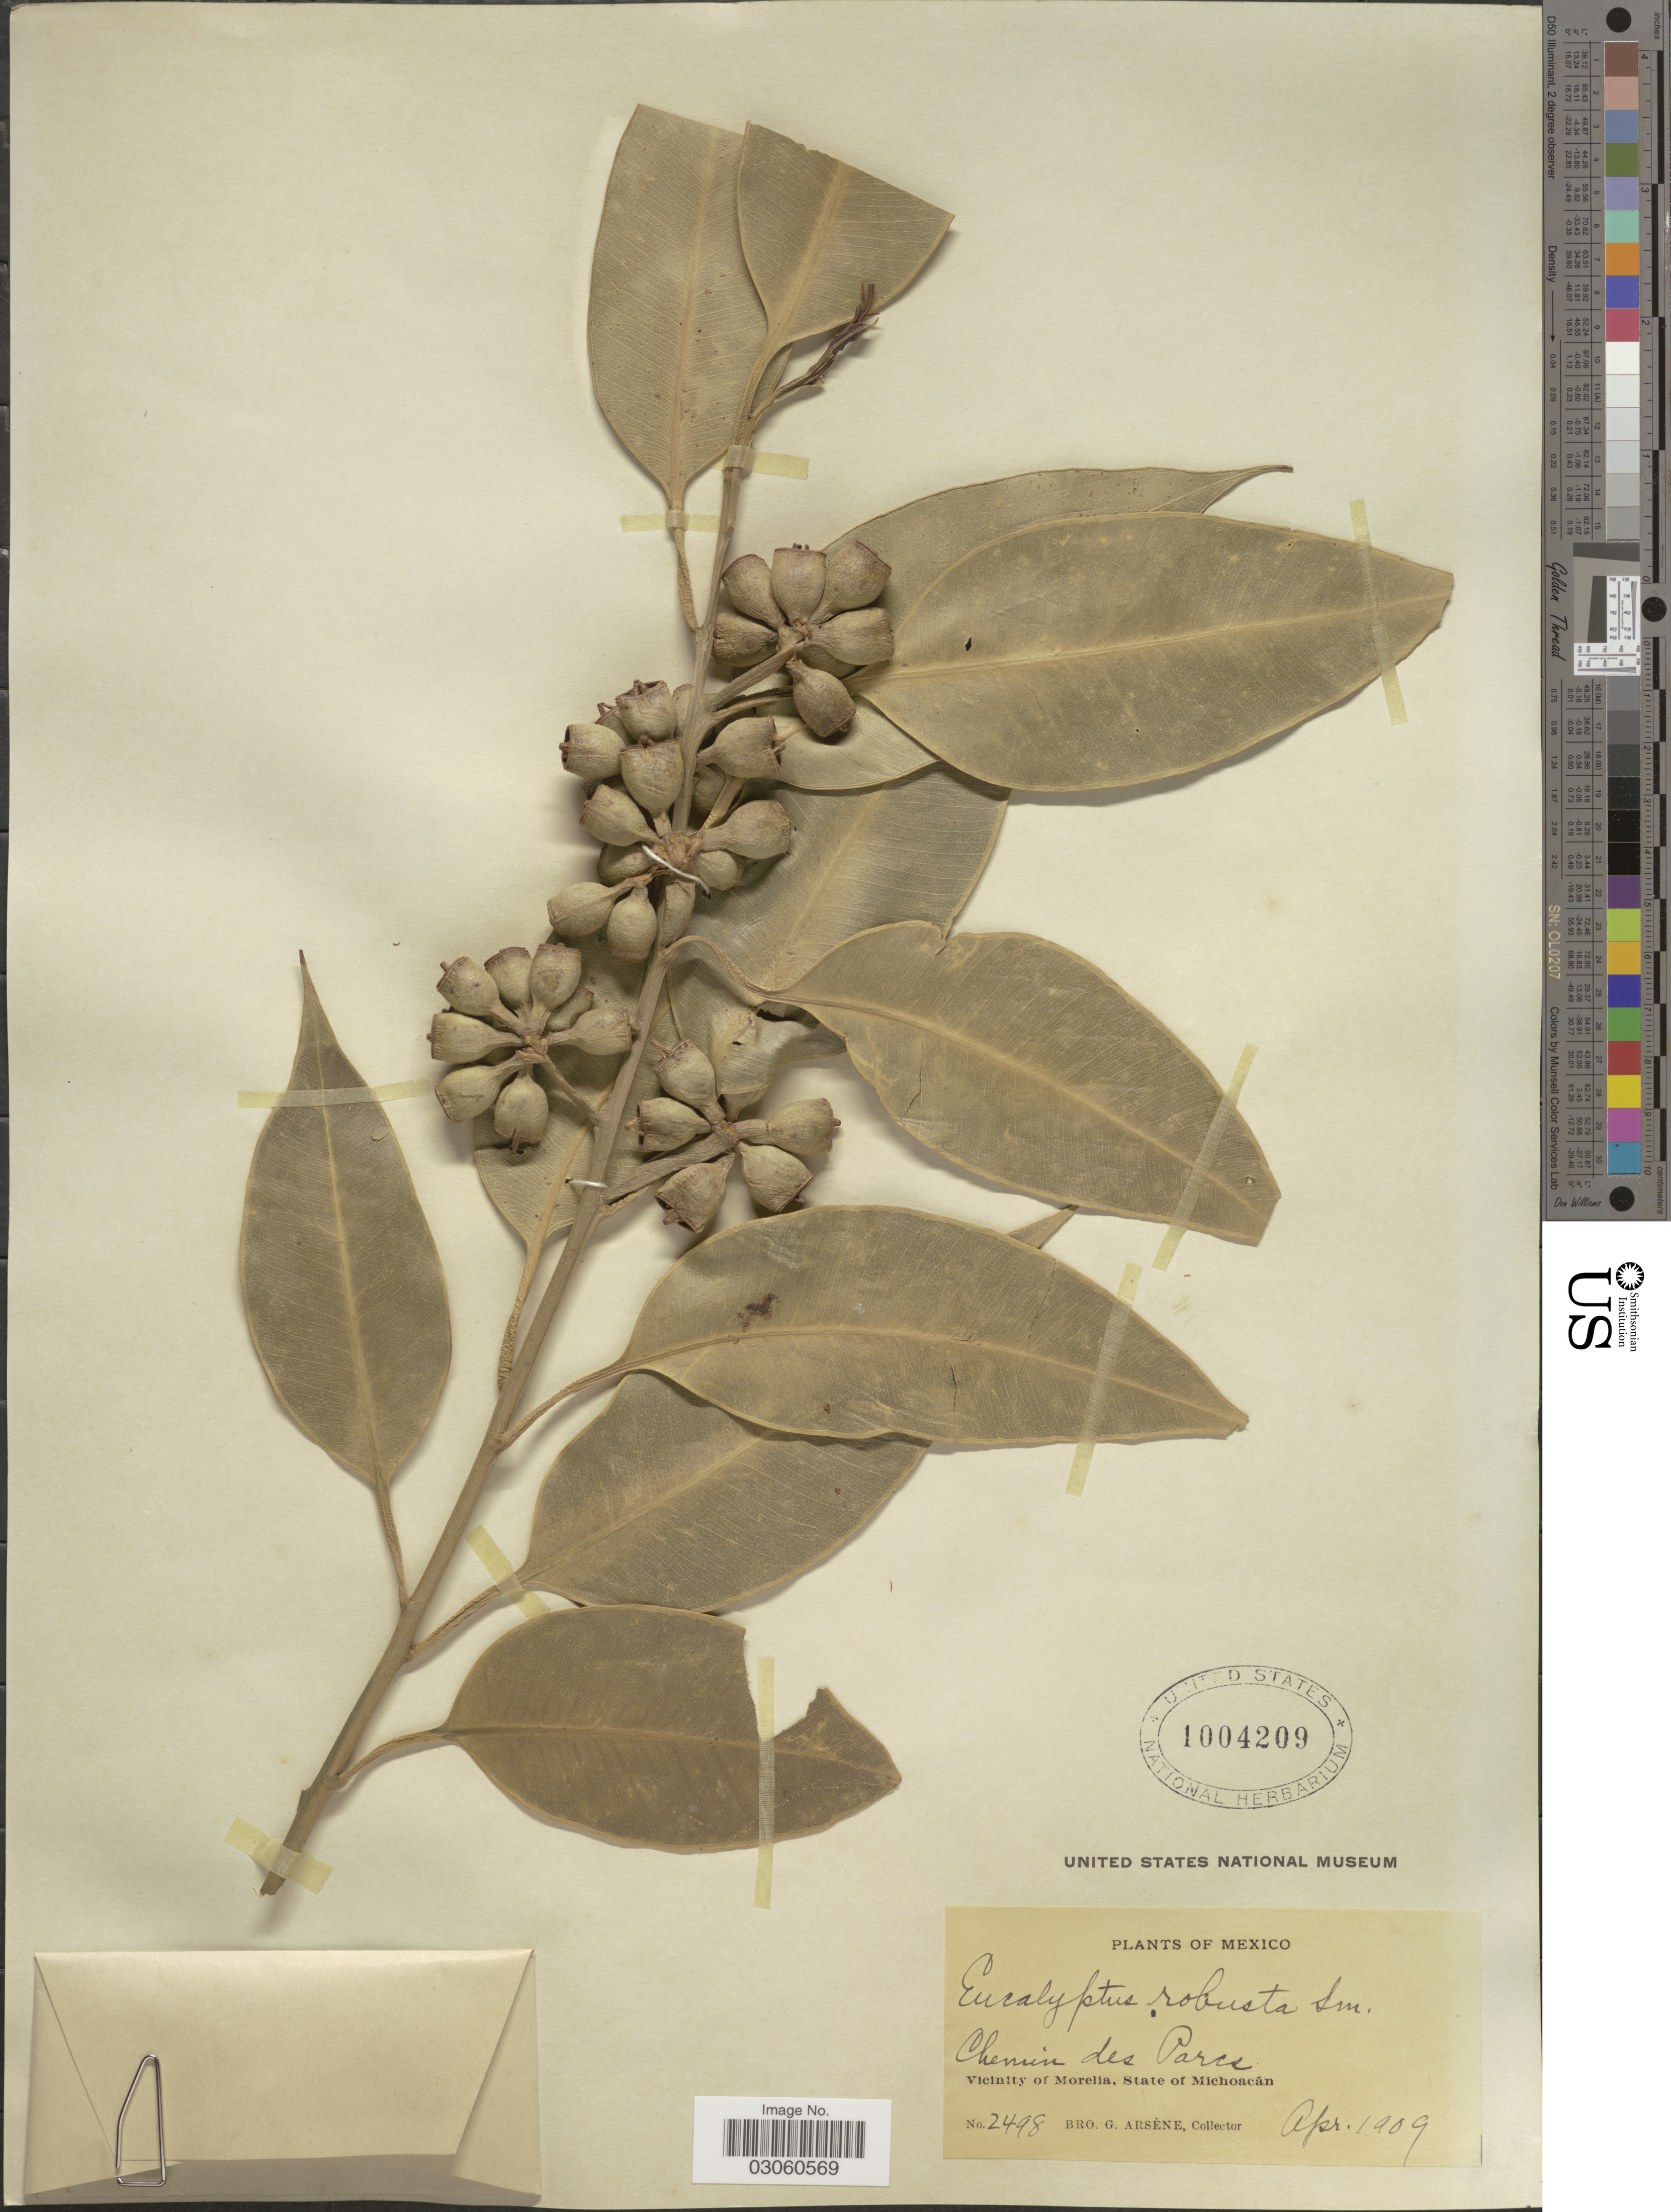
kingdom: Plantae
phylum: Tracheophyta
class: Magnoliopsida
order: Myrtales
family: Myrtaceae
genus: Eucalyptus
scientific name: Eucalyptus robusta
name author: Sm.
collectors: Bro. G. Arsène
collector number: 2498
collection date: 1909-04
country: Mexico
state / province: Michoacán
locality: Vicinity of Morelia, State of Michoacán.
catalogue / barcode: US 1004209